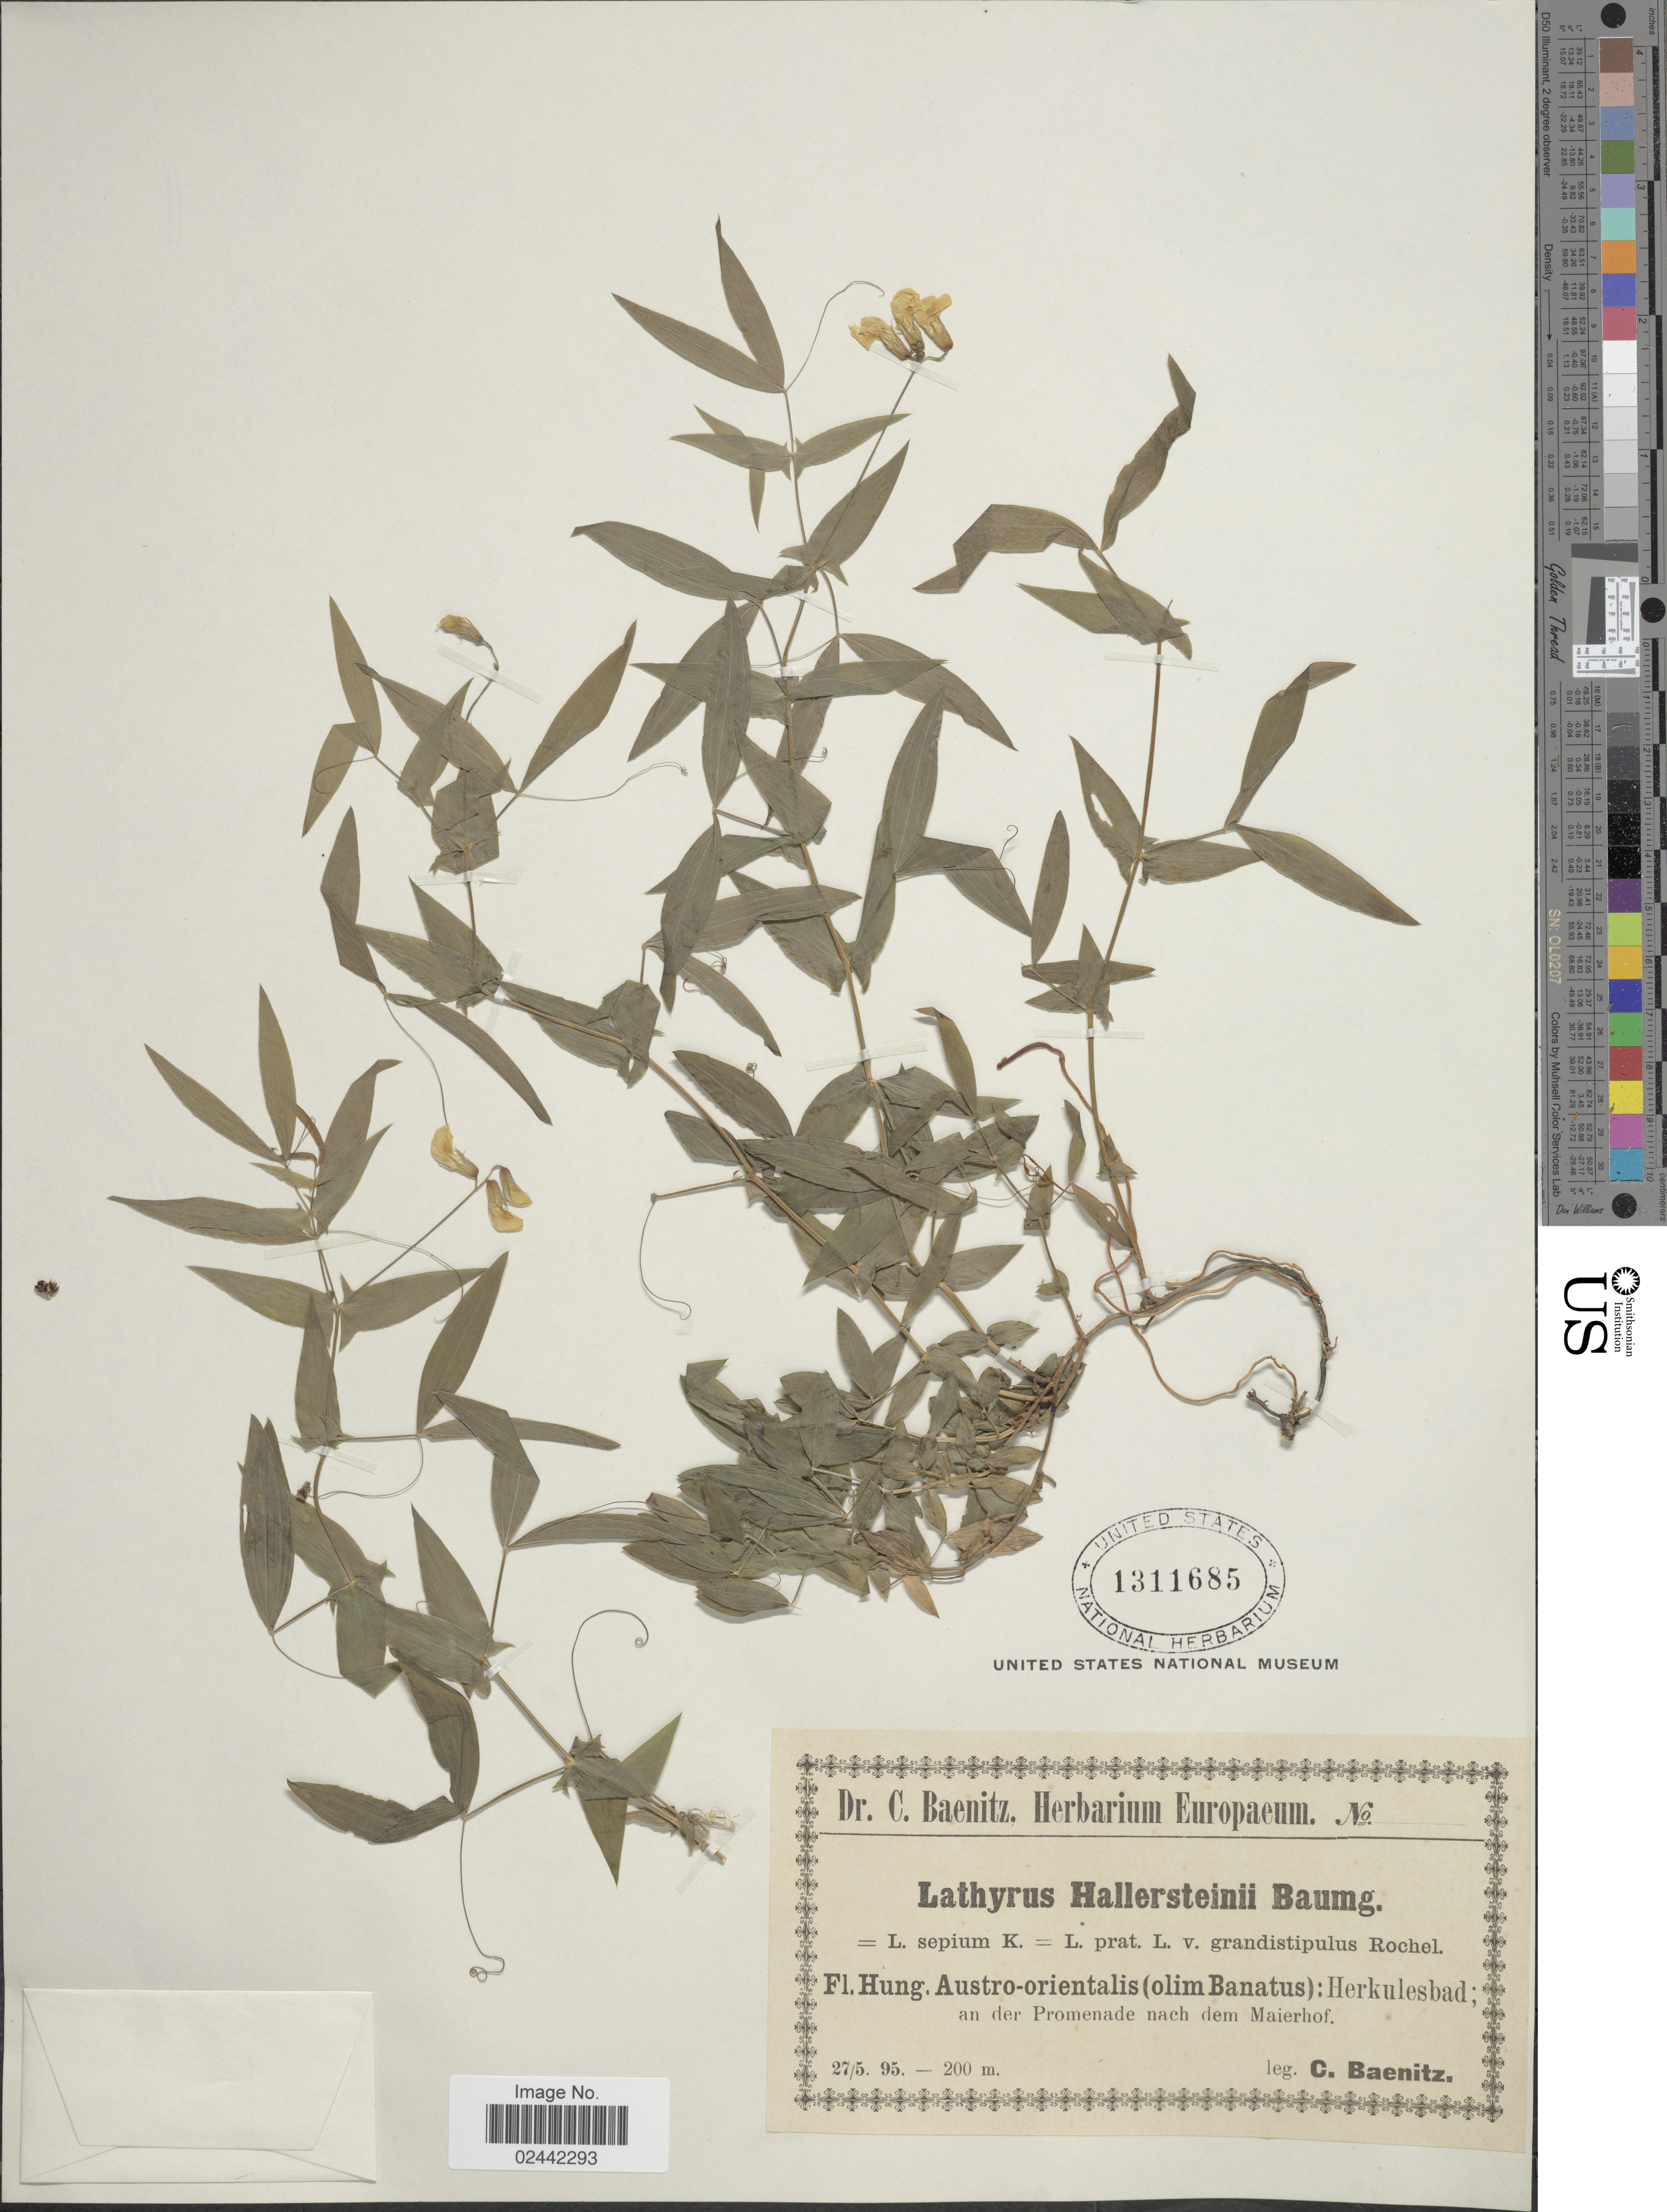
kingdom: Plantae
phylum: Tracheophyta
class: Magnoliopsida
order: Fabales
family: Fabaceae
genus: Lathyrus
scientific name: Lathyrus hallersteinii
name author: Baumg.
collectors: C. G. Baenitz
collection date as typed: Transcribed d/m/y: 27/5/95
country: Hungary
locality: Flu. Hunga. Austro-orienalis (olim Banatus) : Herkulesbad an der Promenade dem Maierhof.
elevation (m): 200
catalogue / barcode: US 1311685